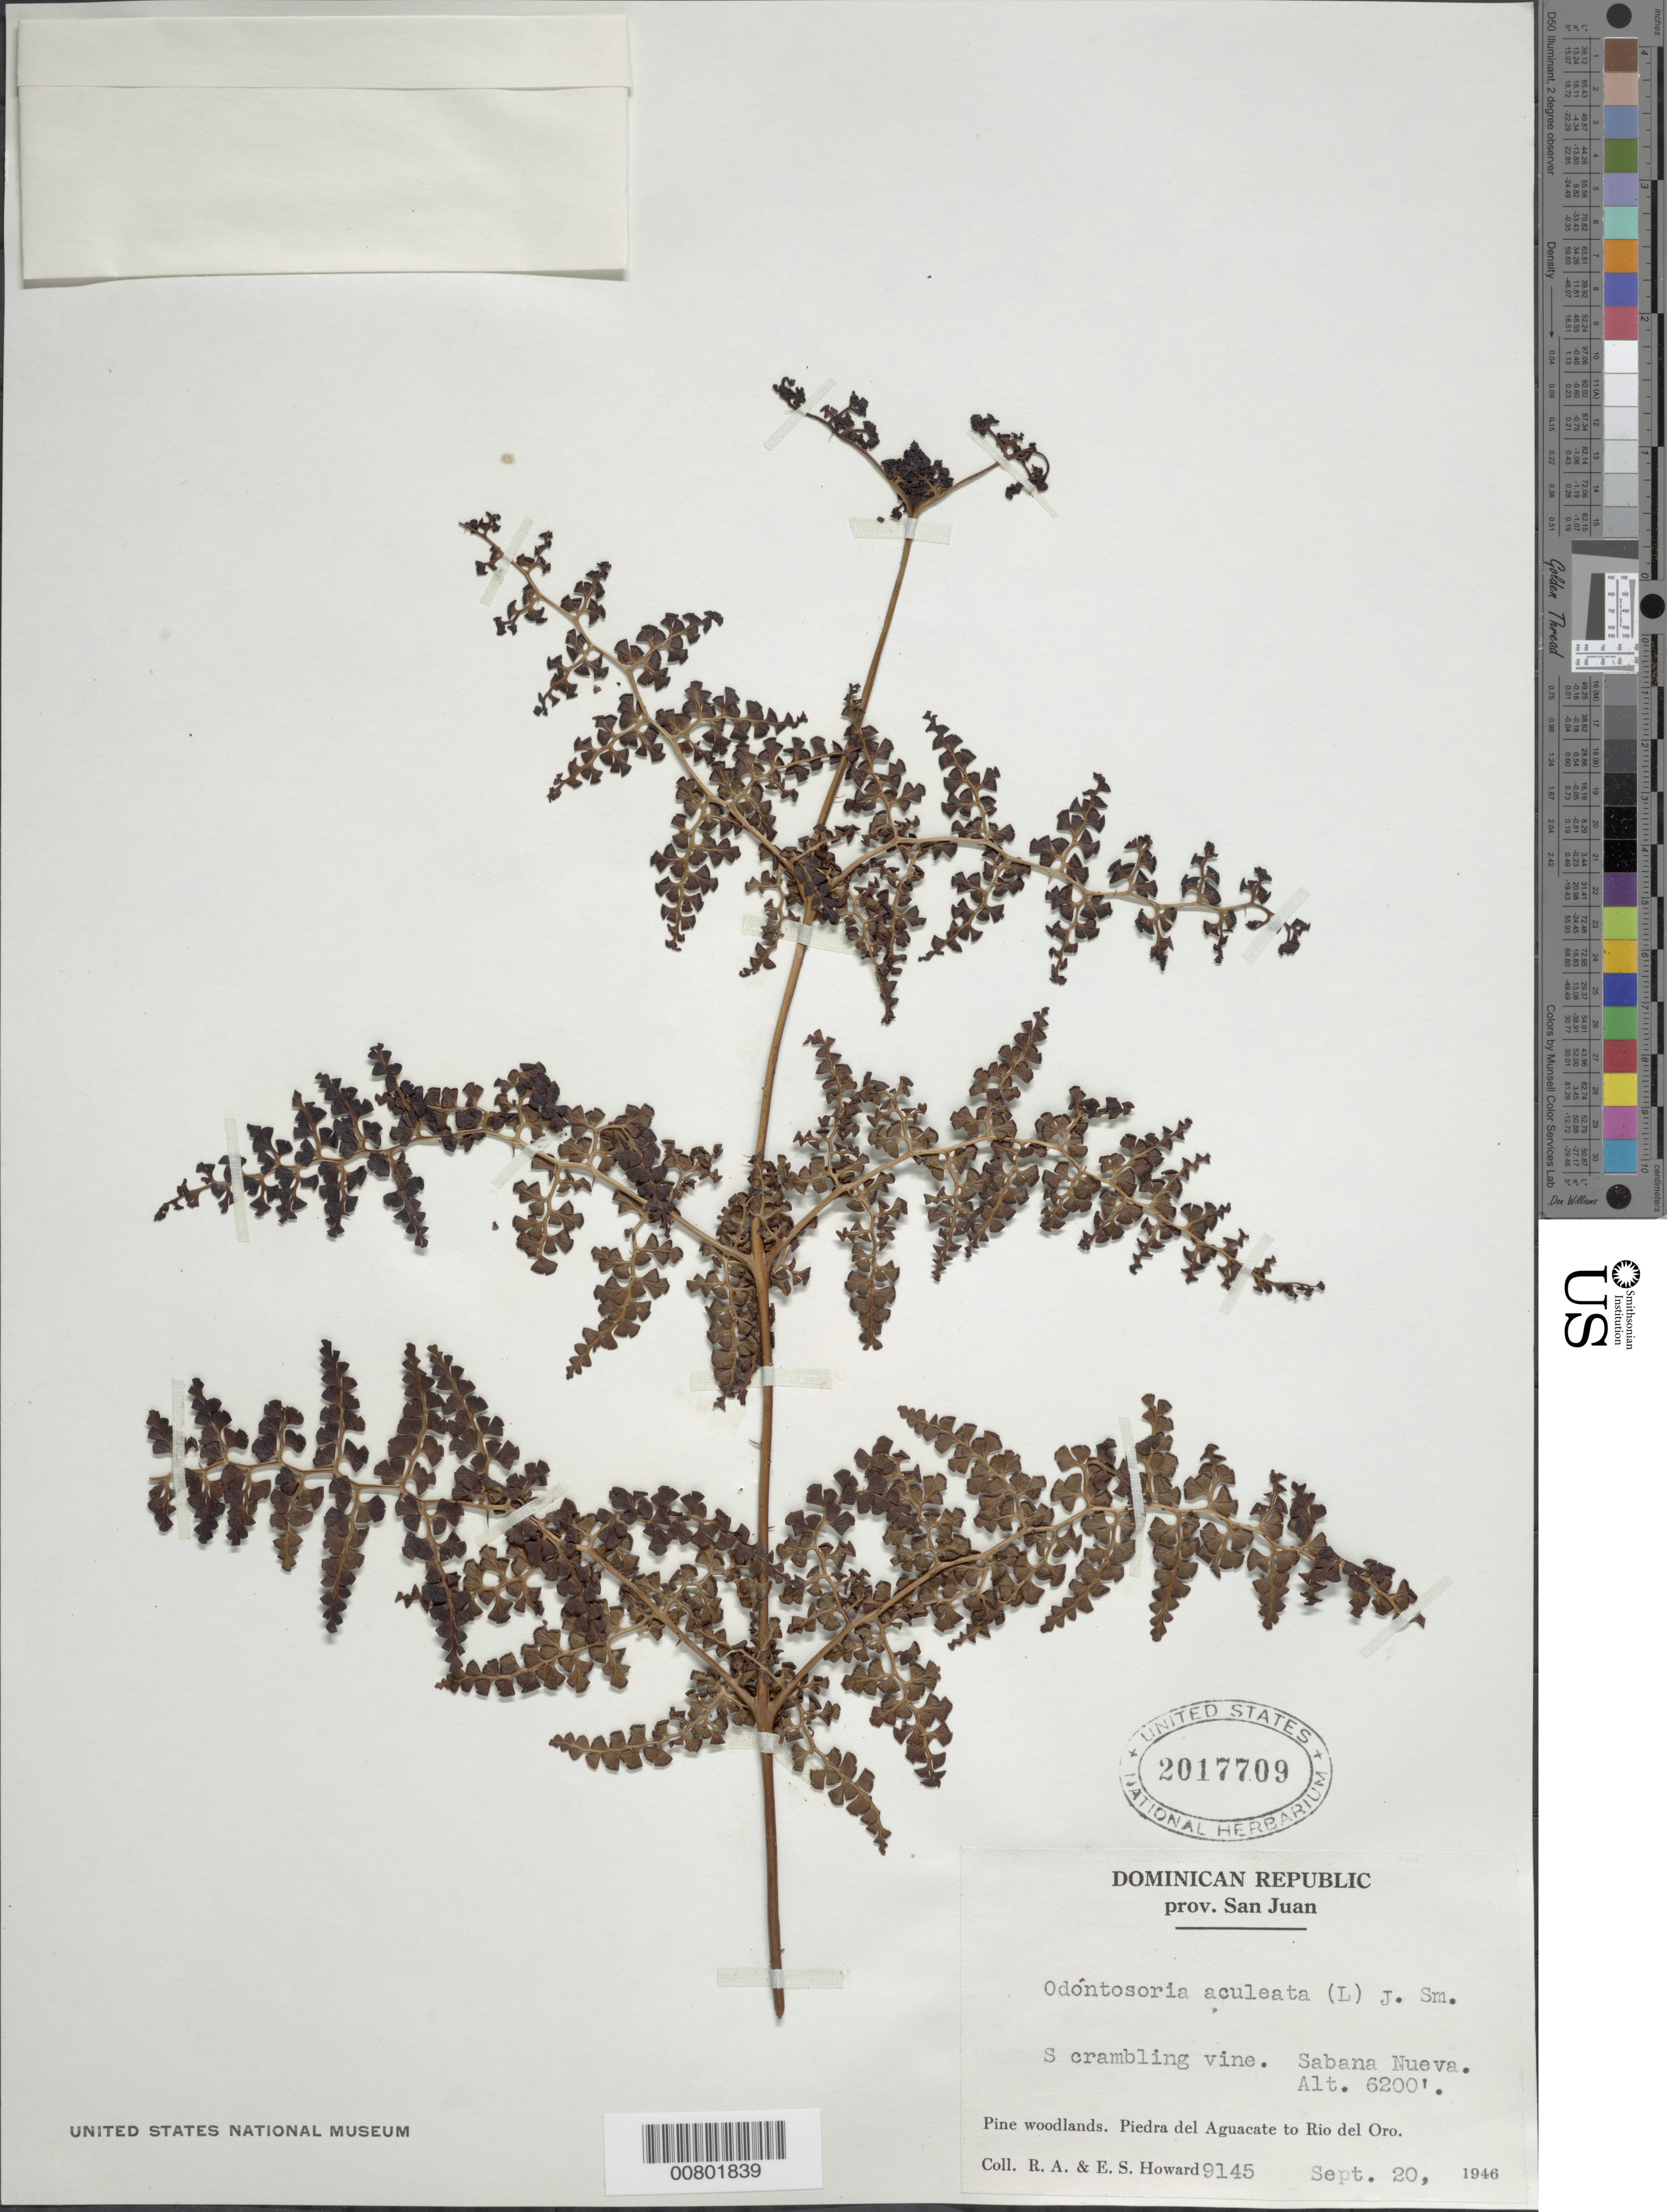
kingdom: Plantae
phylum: Tracheophyta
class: Polypodiopsida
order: Polypodiales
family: Lindsaeaceae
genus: Odontosoria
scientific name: Odontosoria aculeata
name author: (L.) J. Sm.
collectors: R. A. Howard & E. S. Howard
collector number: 9145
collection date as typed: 20 Sep 1946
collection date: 1946-09-20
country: Dominican Republic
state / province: San Juan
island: Hispaniola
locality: Piedra del Aguacate to Rio del Oro; Sabana Nueva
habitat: Pine woodlands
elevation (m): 1890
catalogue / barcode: US 2017709